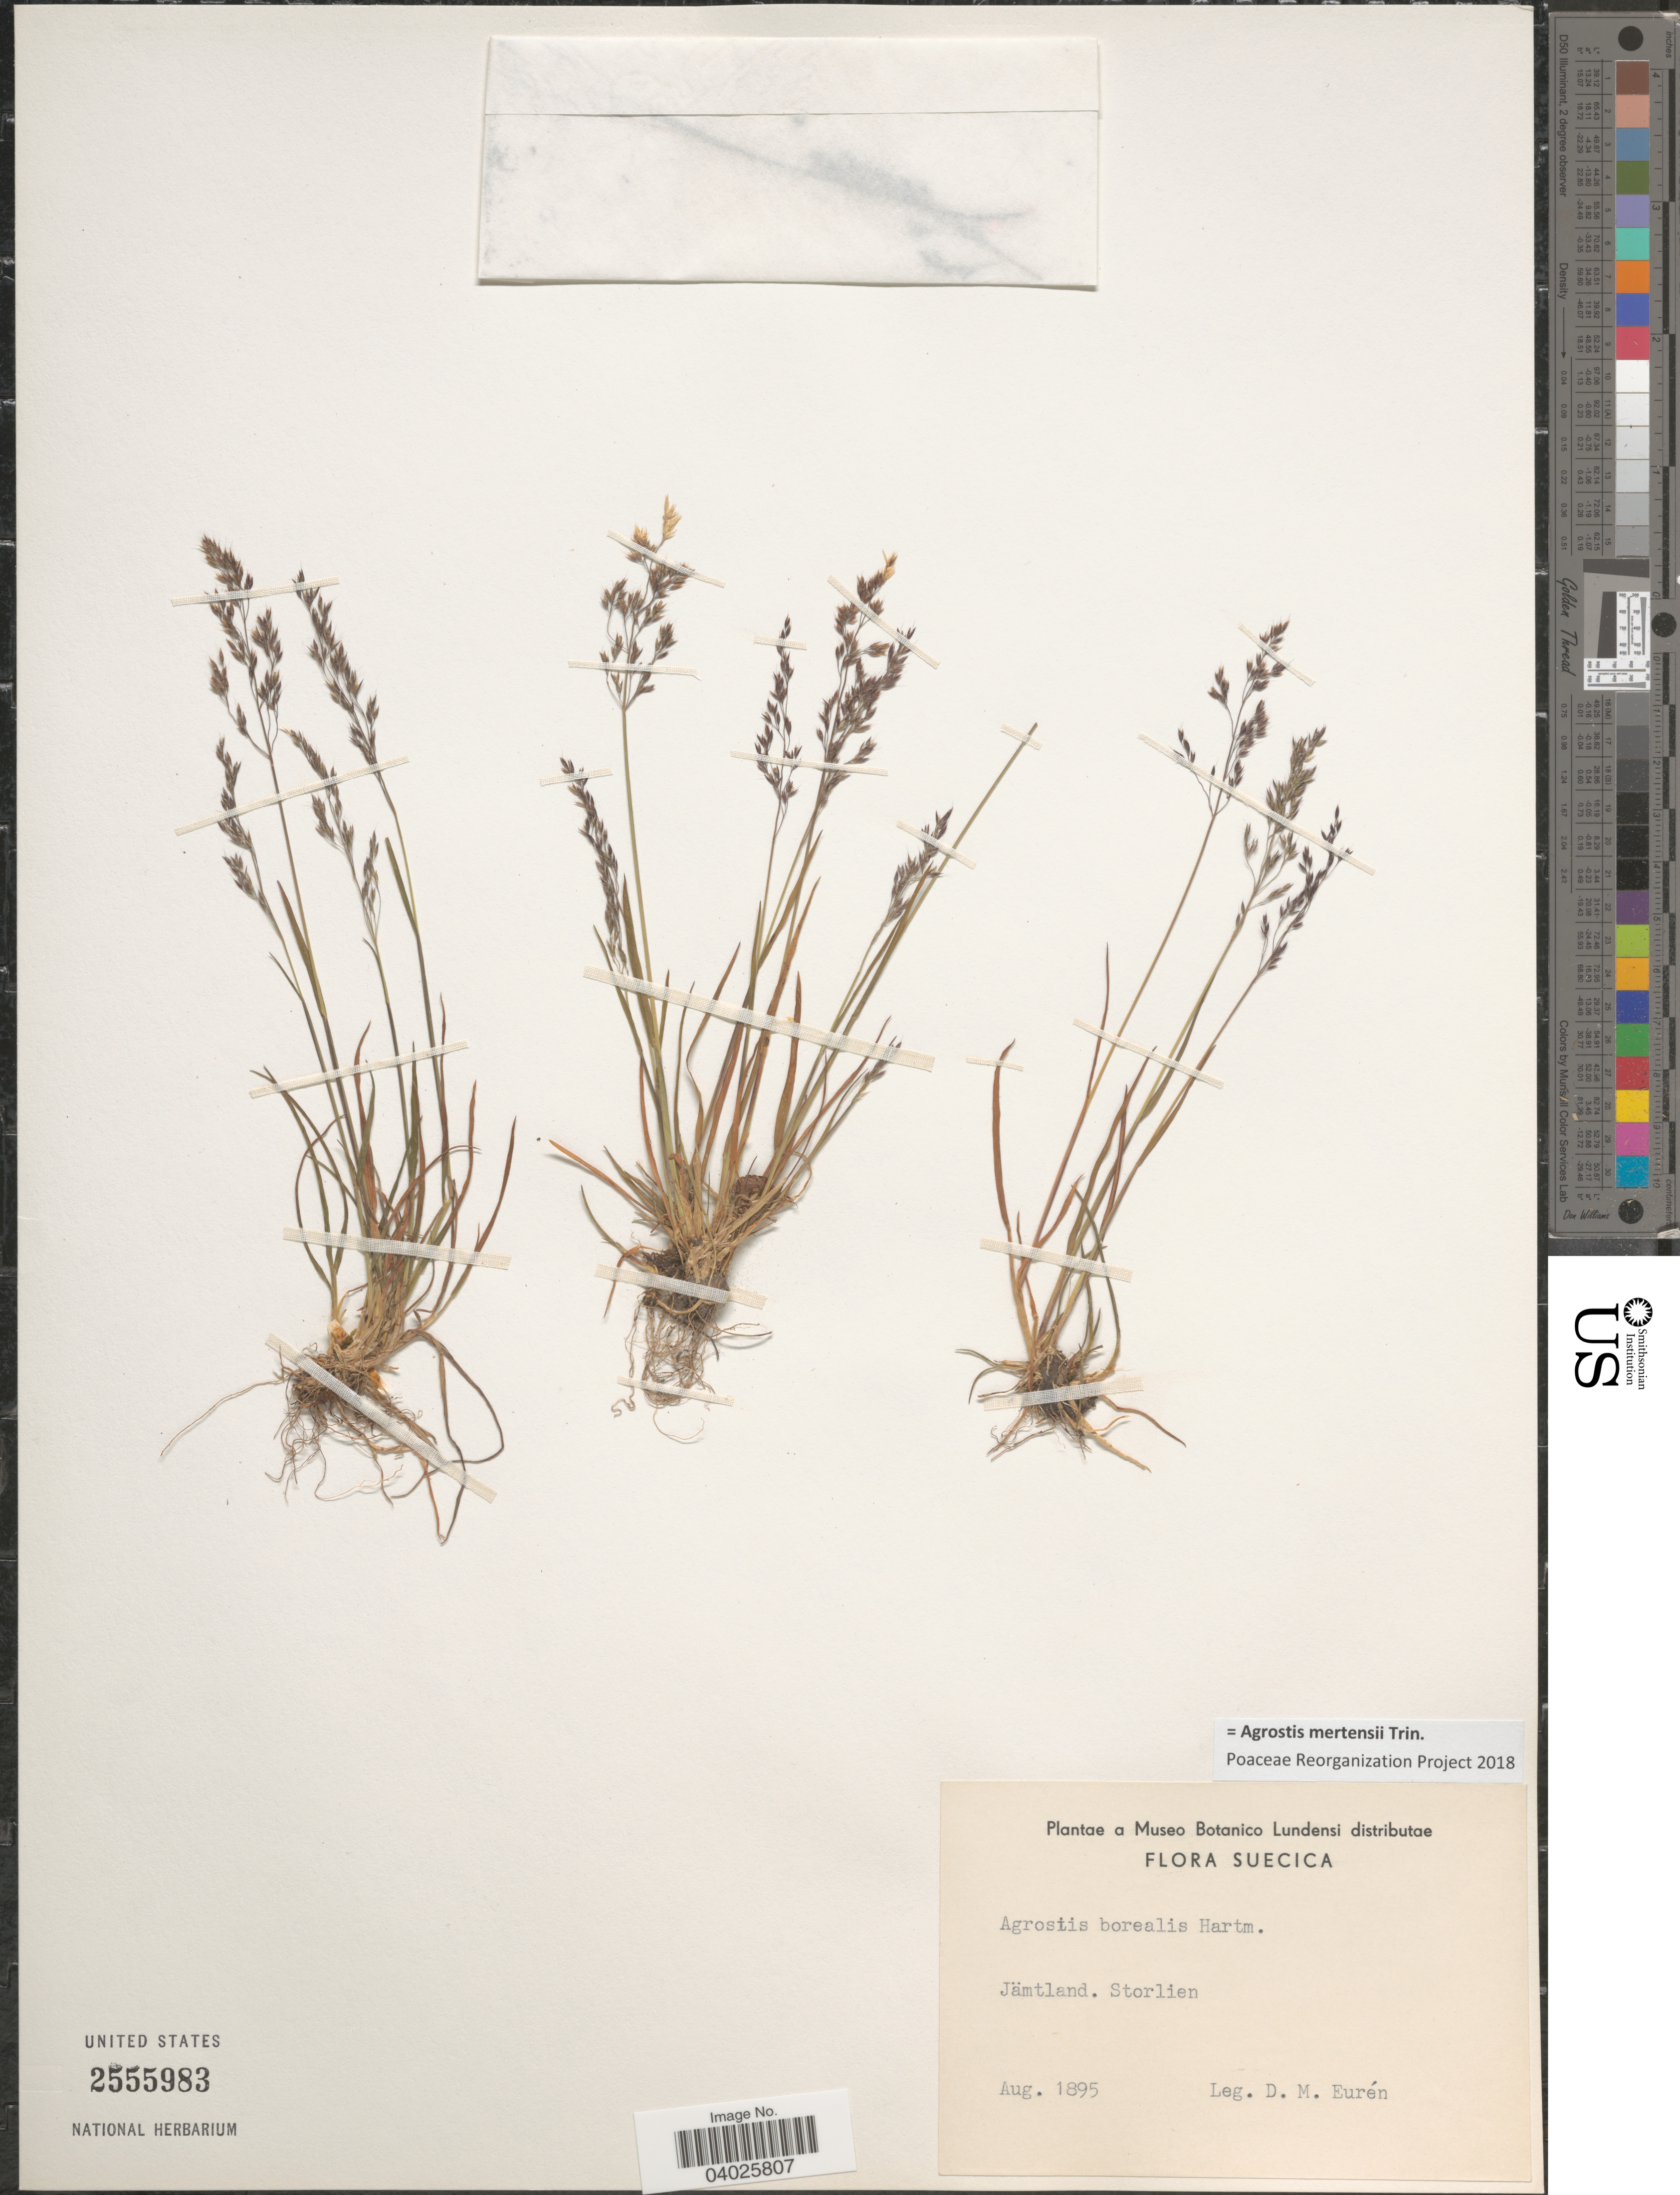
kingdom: Plantae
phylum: Tracheophyta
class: Liliopsida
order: Poales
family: Poaceae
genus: Agrostis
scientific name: Agrostis mertensii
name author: Trin.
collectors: D. Euren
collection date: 1895-08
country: Sweden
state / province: Jämtland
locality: Suecica. Jämtland. Storlien.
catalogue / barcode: US 2555983